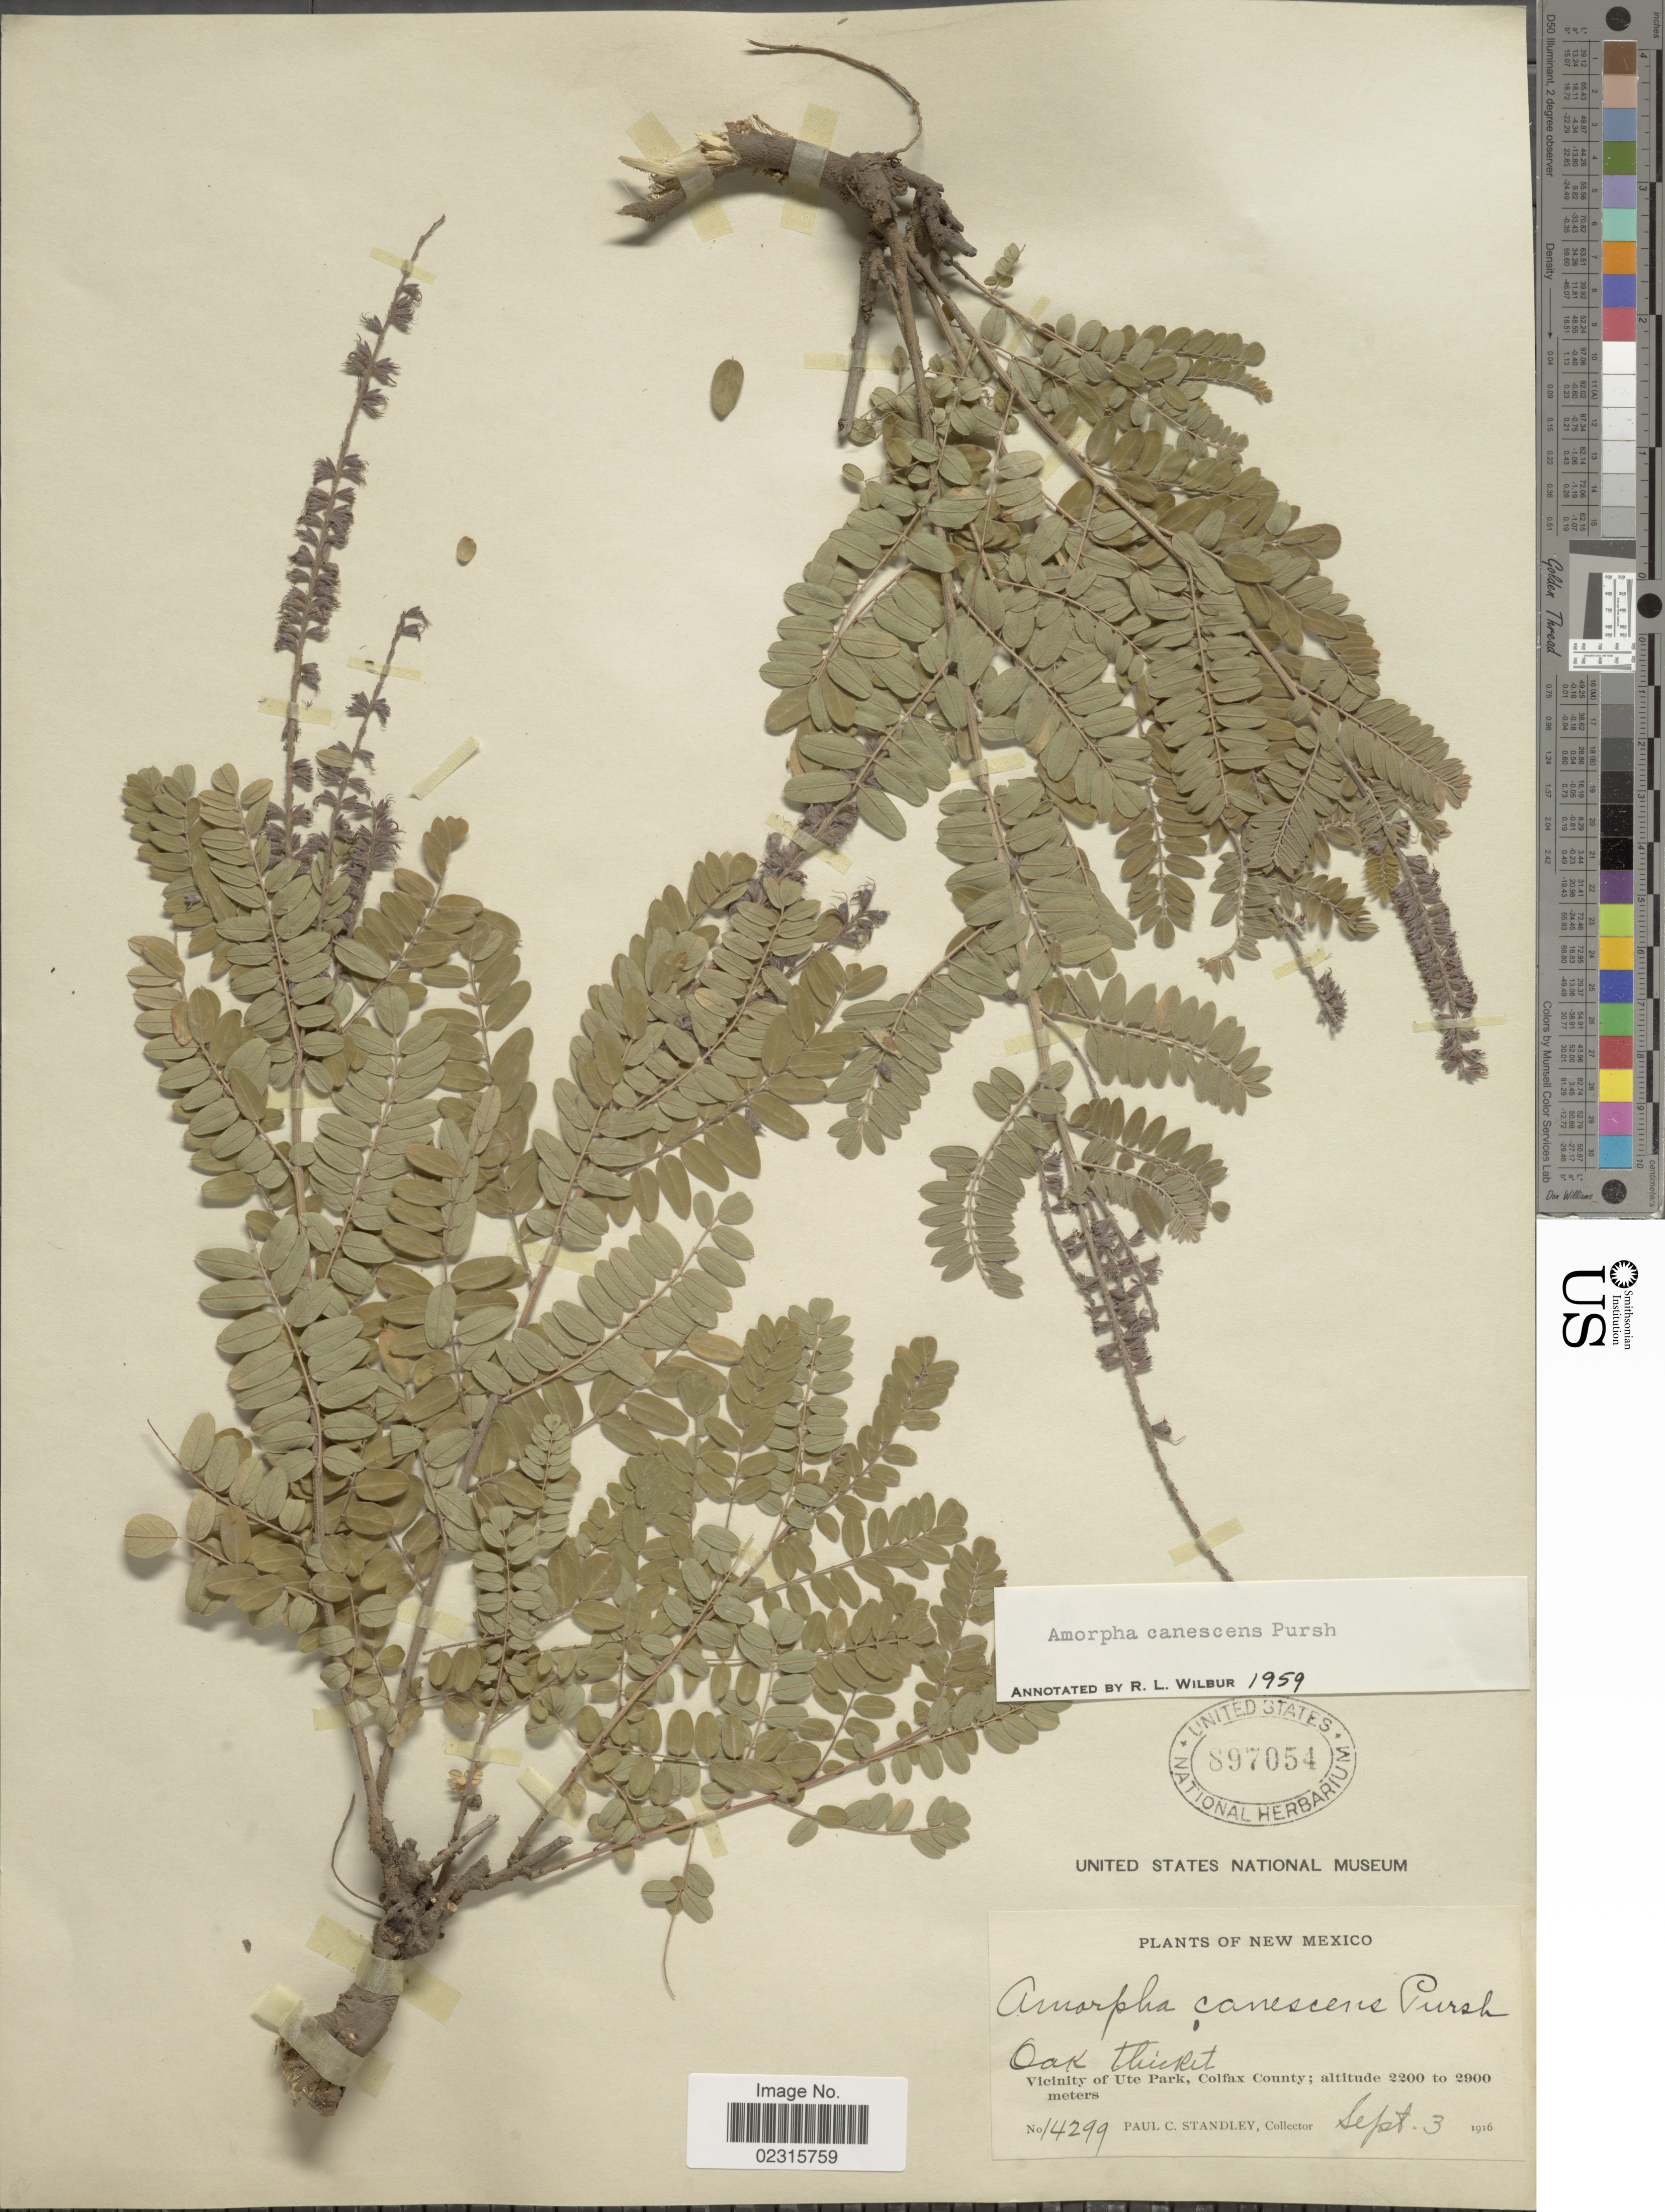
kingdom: Plantae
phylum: Tracheophyta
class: Magnoliopsida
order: Fabales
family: Fabaceae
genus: Amorpha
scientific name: Amorpha canescens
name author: Pursh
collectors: P. C. Standley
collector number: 14299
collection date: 1916-09-03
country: United States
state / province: New Mexico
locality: Vicinity of Ute Park, Colfax County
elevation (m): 2200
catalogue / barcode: US 897054